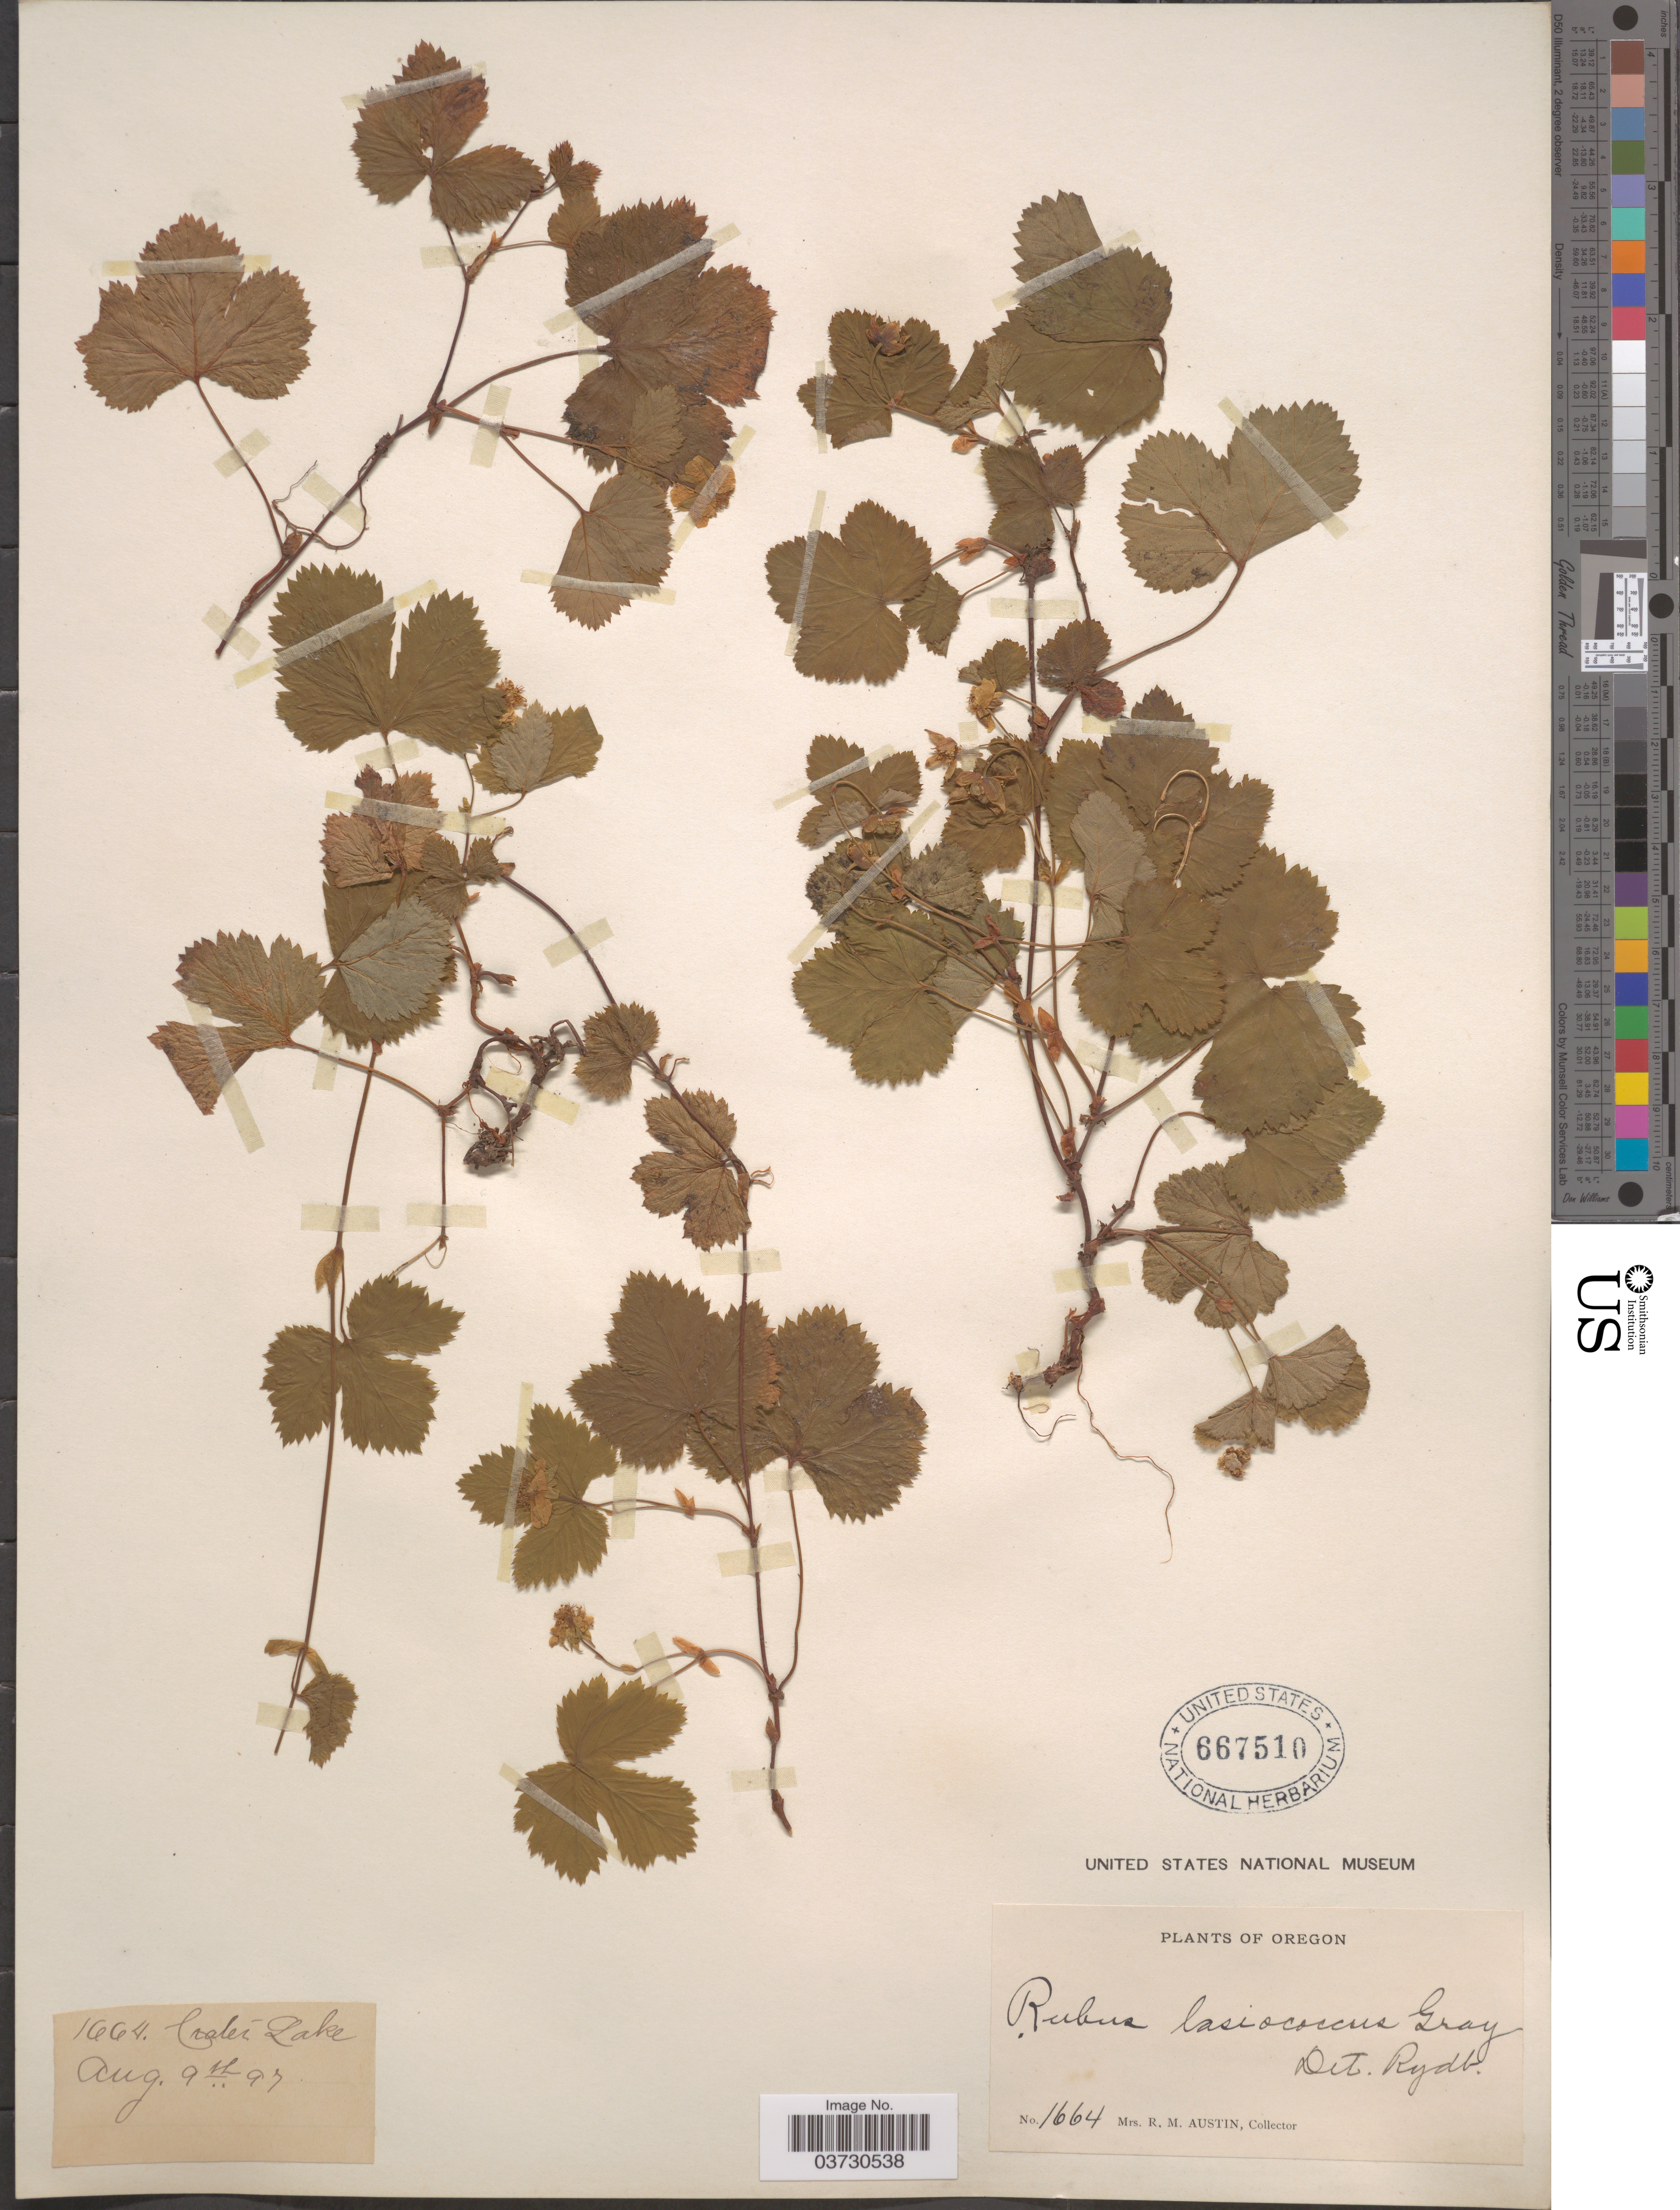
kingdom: Plantae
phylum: Tracheophyta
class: Magnoliopsida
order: Rosales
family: Rosaceae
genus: Rubus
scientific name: Rubus lasiococcus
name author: A. Gray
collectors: R. Austin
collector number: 1664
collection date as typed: Transcribed d/m/y: 9/8/97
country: United States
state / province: Oregon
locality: Crater Lake.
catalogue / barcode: US 667510